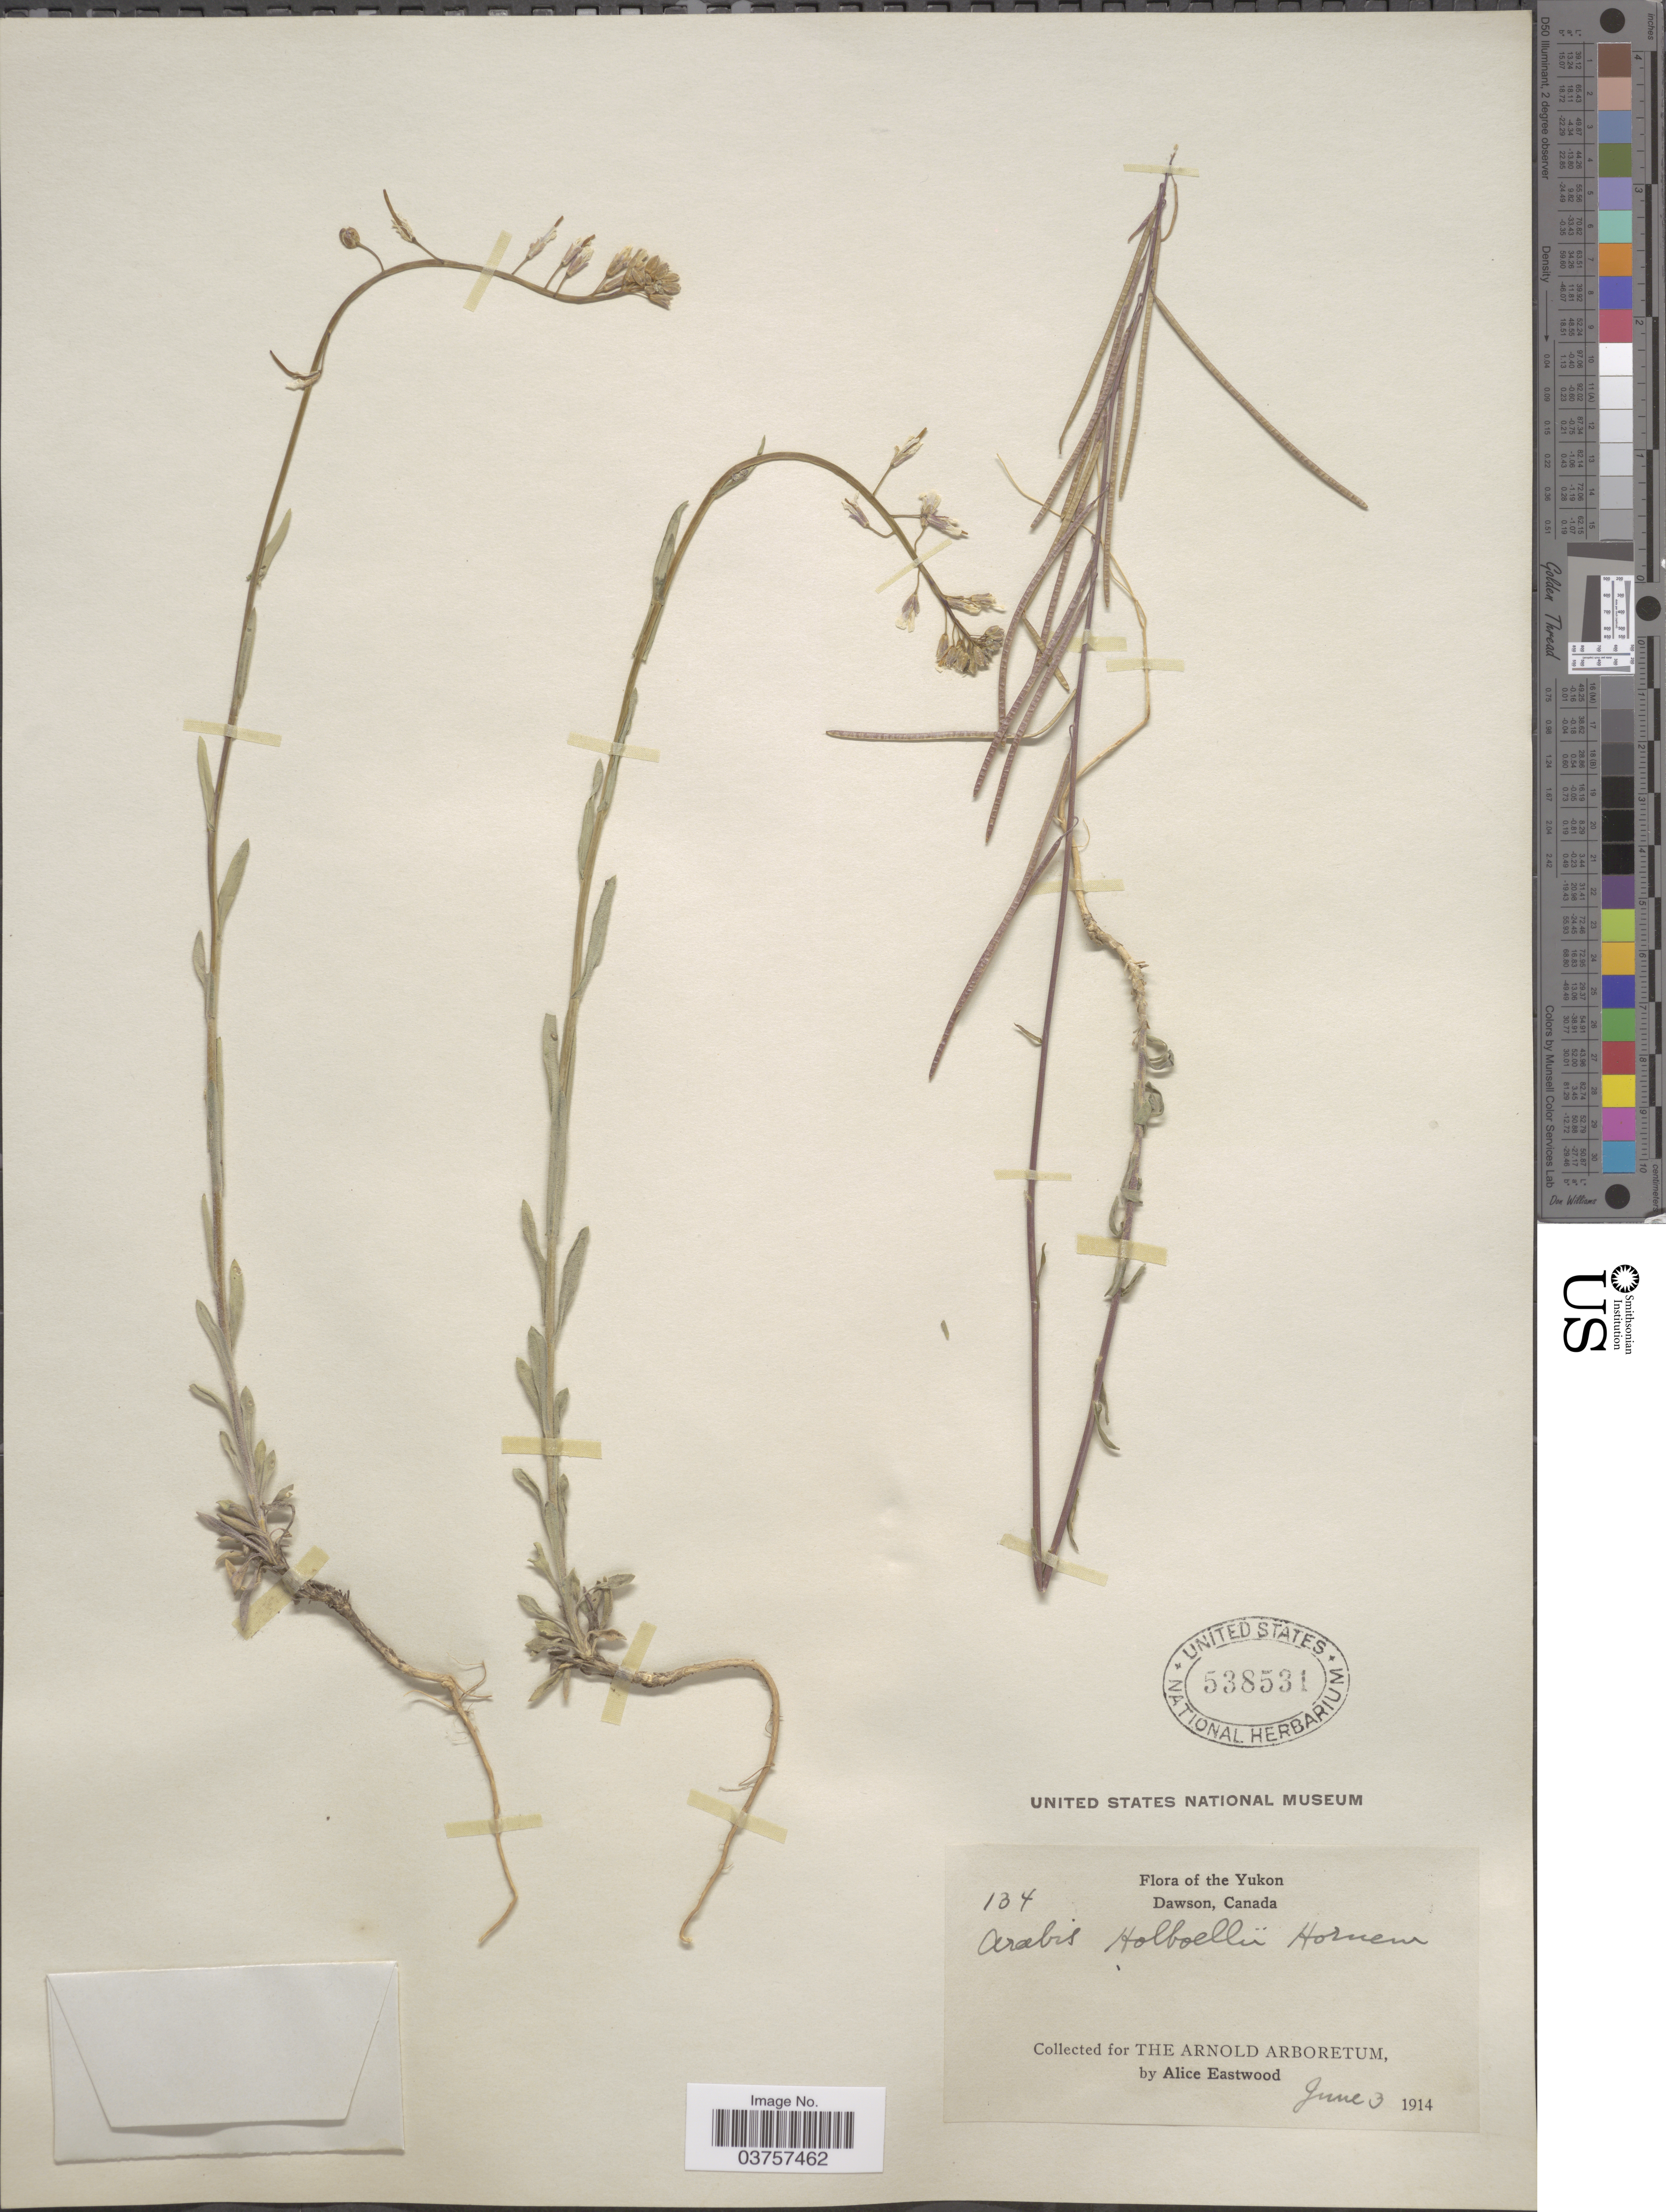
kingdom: Plantae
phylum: Tracheophyta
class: Magnoliopsida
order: Brassicales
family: Brassicaceae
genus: Arabis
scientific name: Arabis holboellii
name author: Hornem.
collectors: A. Eastwood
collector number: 134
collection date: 1914-06-03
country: Canada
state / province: Yukon Territory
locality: Yukon. Dawson.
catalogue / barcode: US 538531